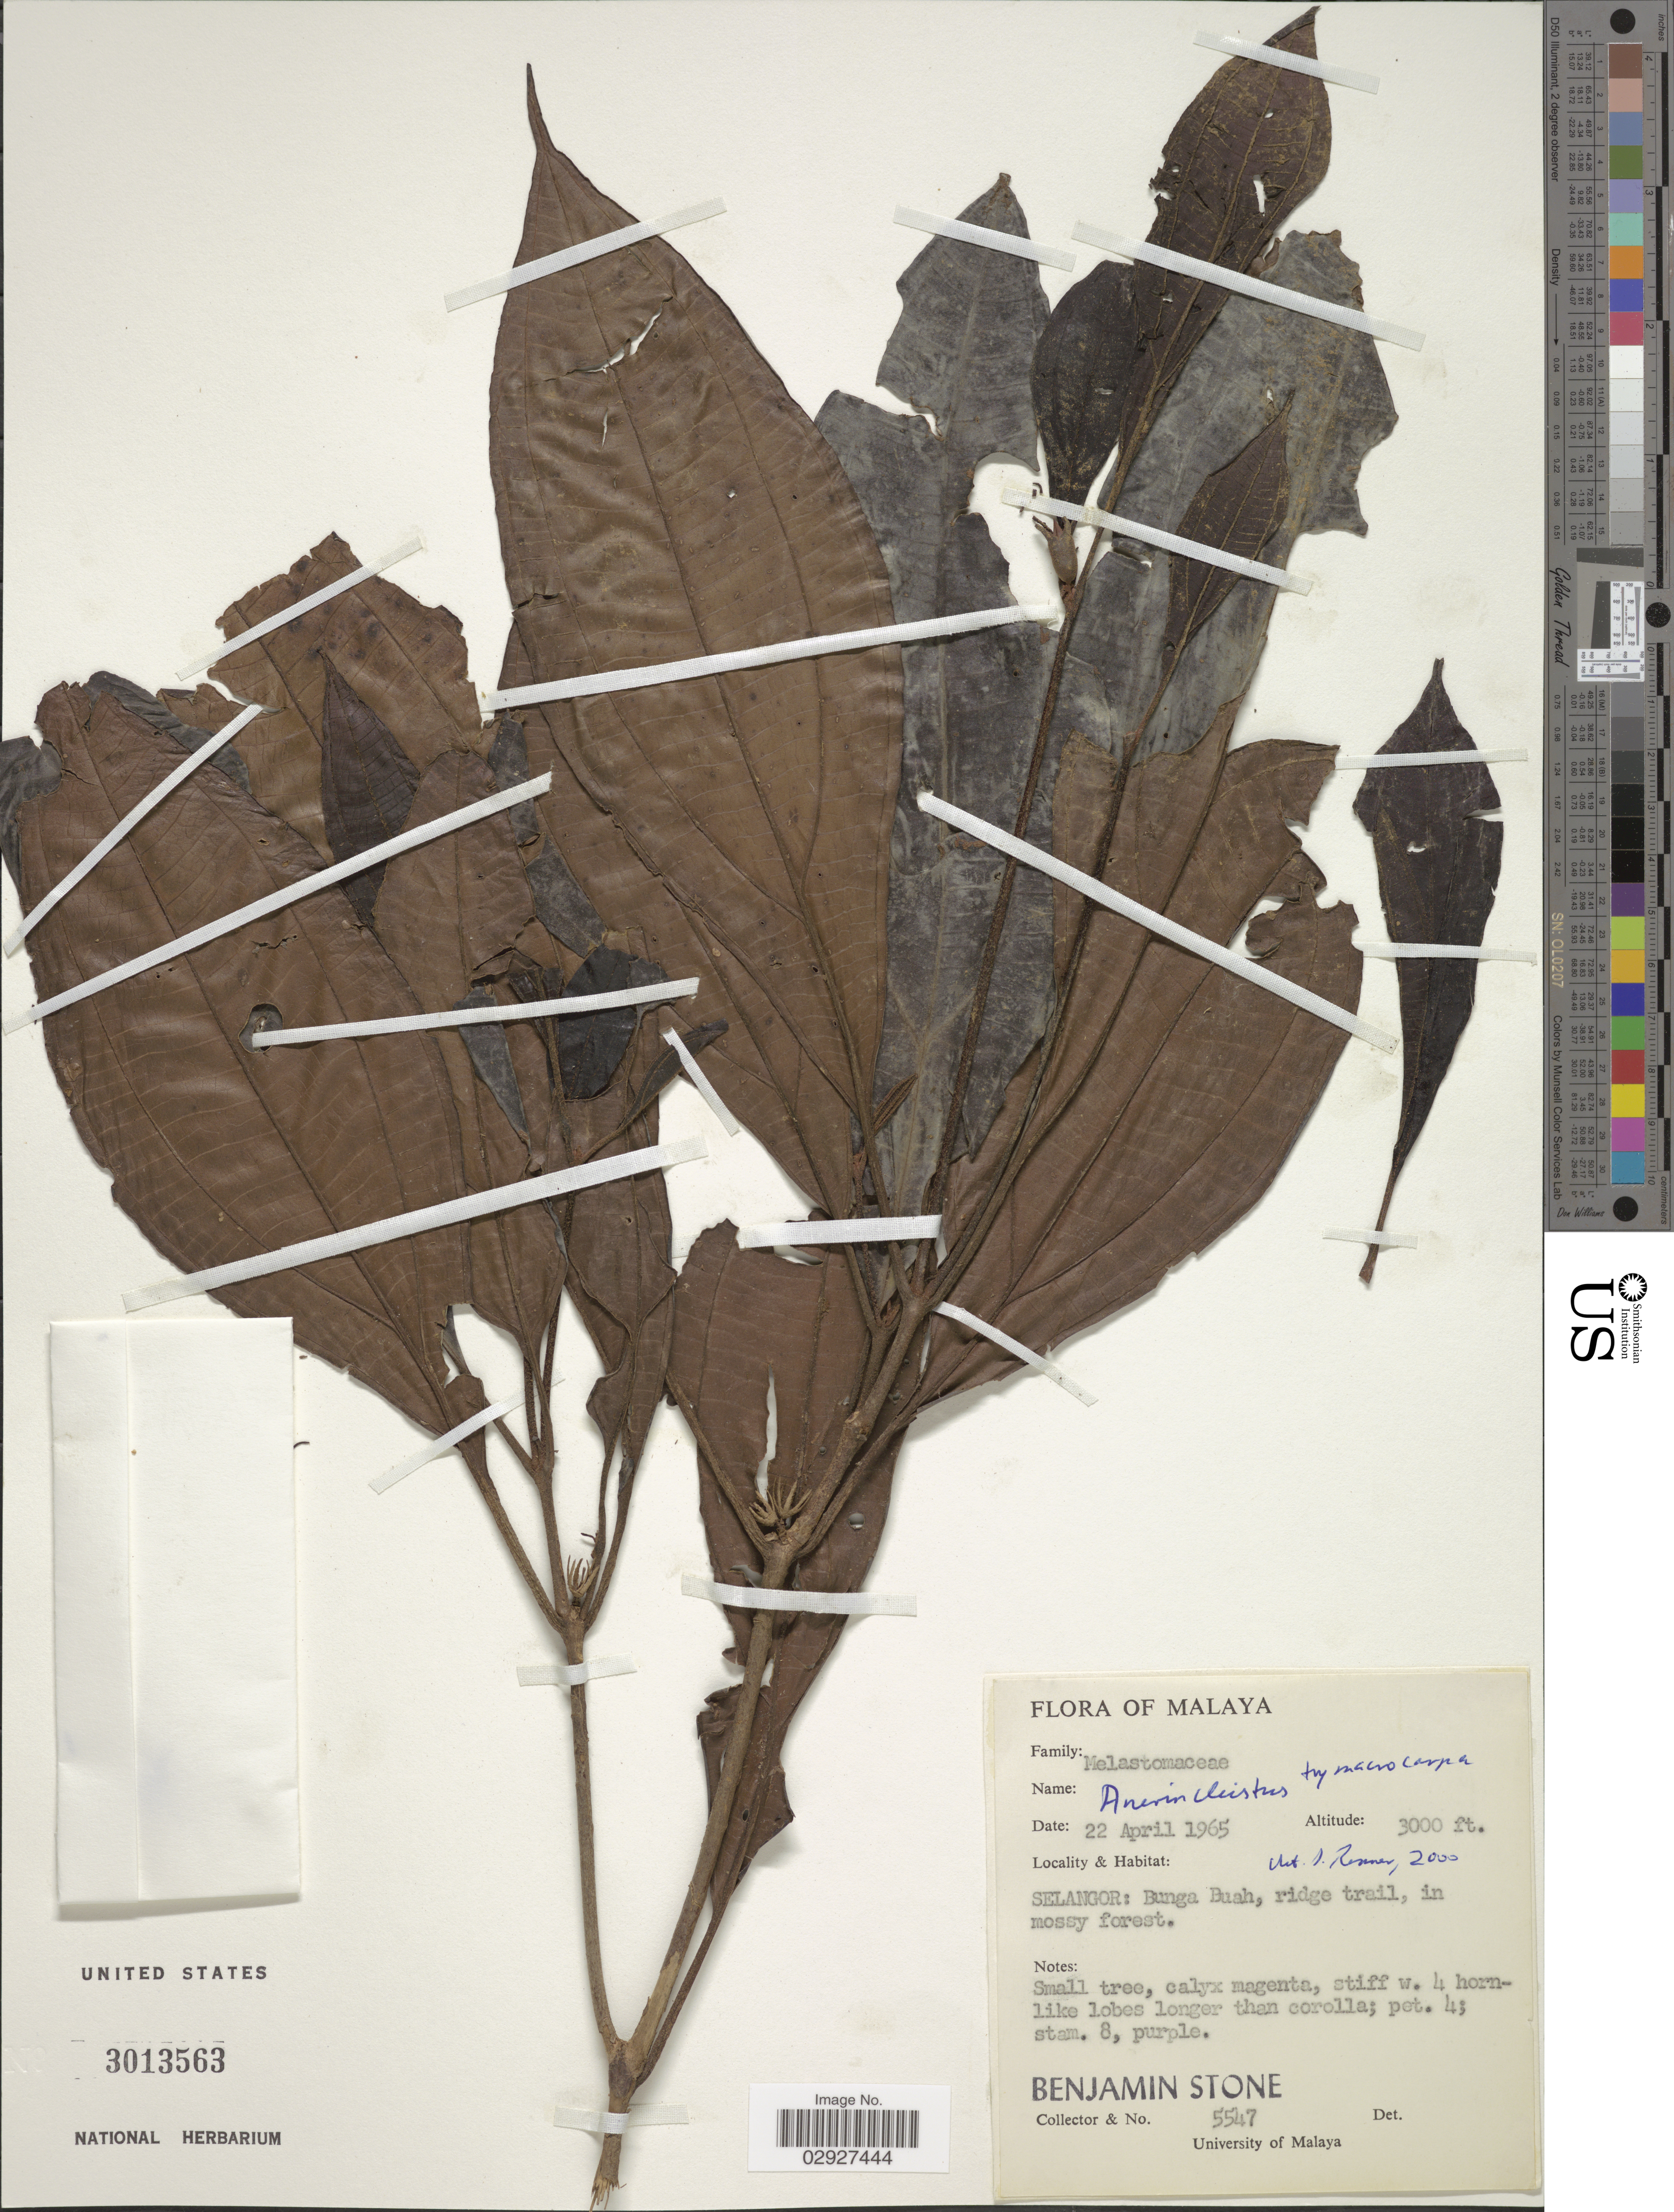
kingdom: Plantae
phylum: Tracheophyta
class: Magnoliopsida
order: Myrtales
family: Melastomataceae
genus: Astronia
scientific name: Astronia smilacifolia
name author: Triana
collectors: B. C. Stone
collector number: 5547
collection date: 1965-04-22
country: Malaysia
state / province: Selangor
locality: Bunga Buah, ridge trail, in mossy forest.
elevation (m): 914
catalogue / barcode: US 3013563